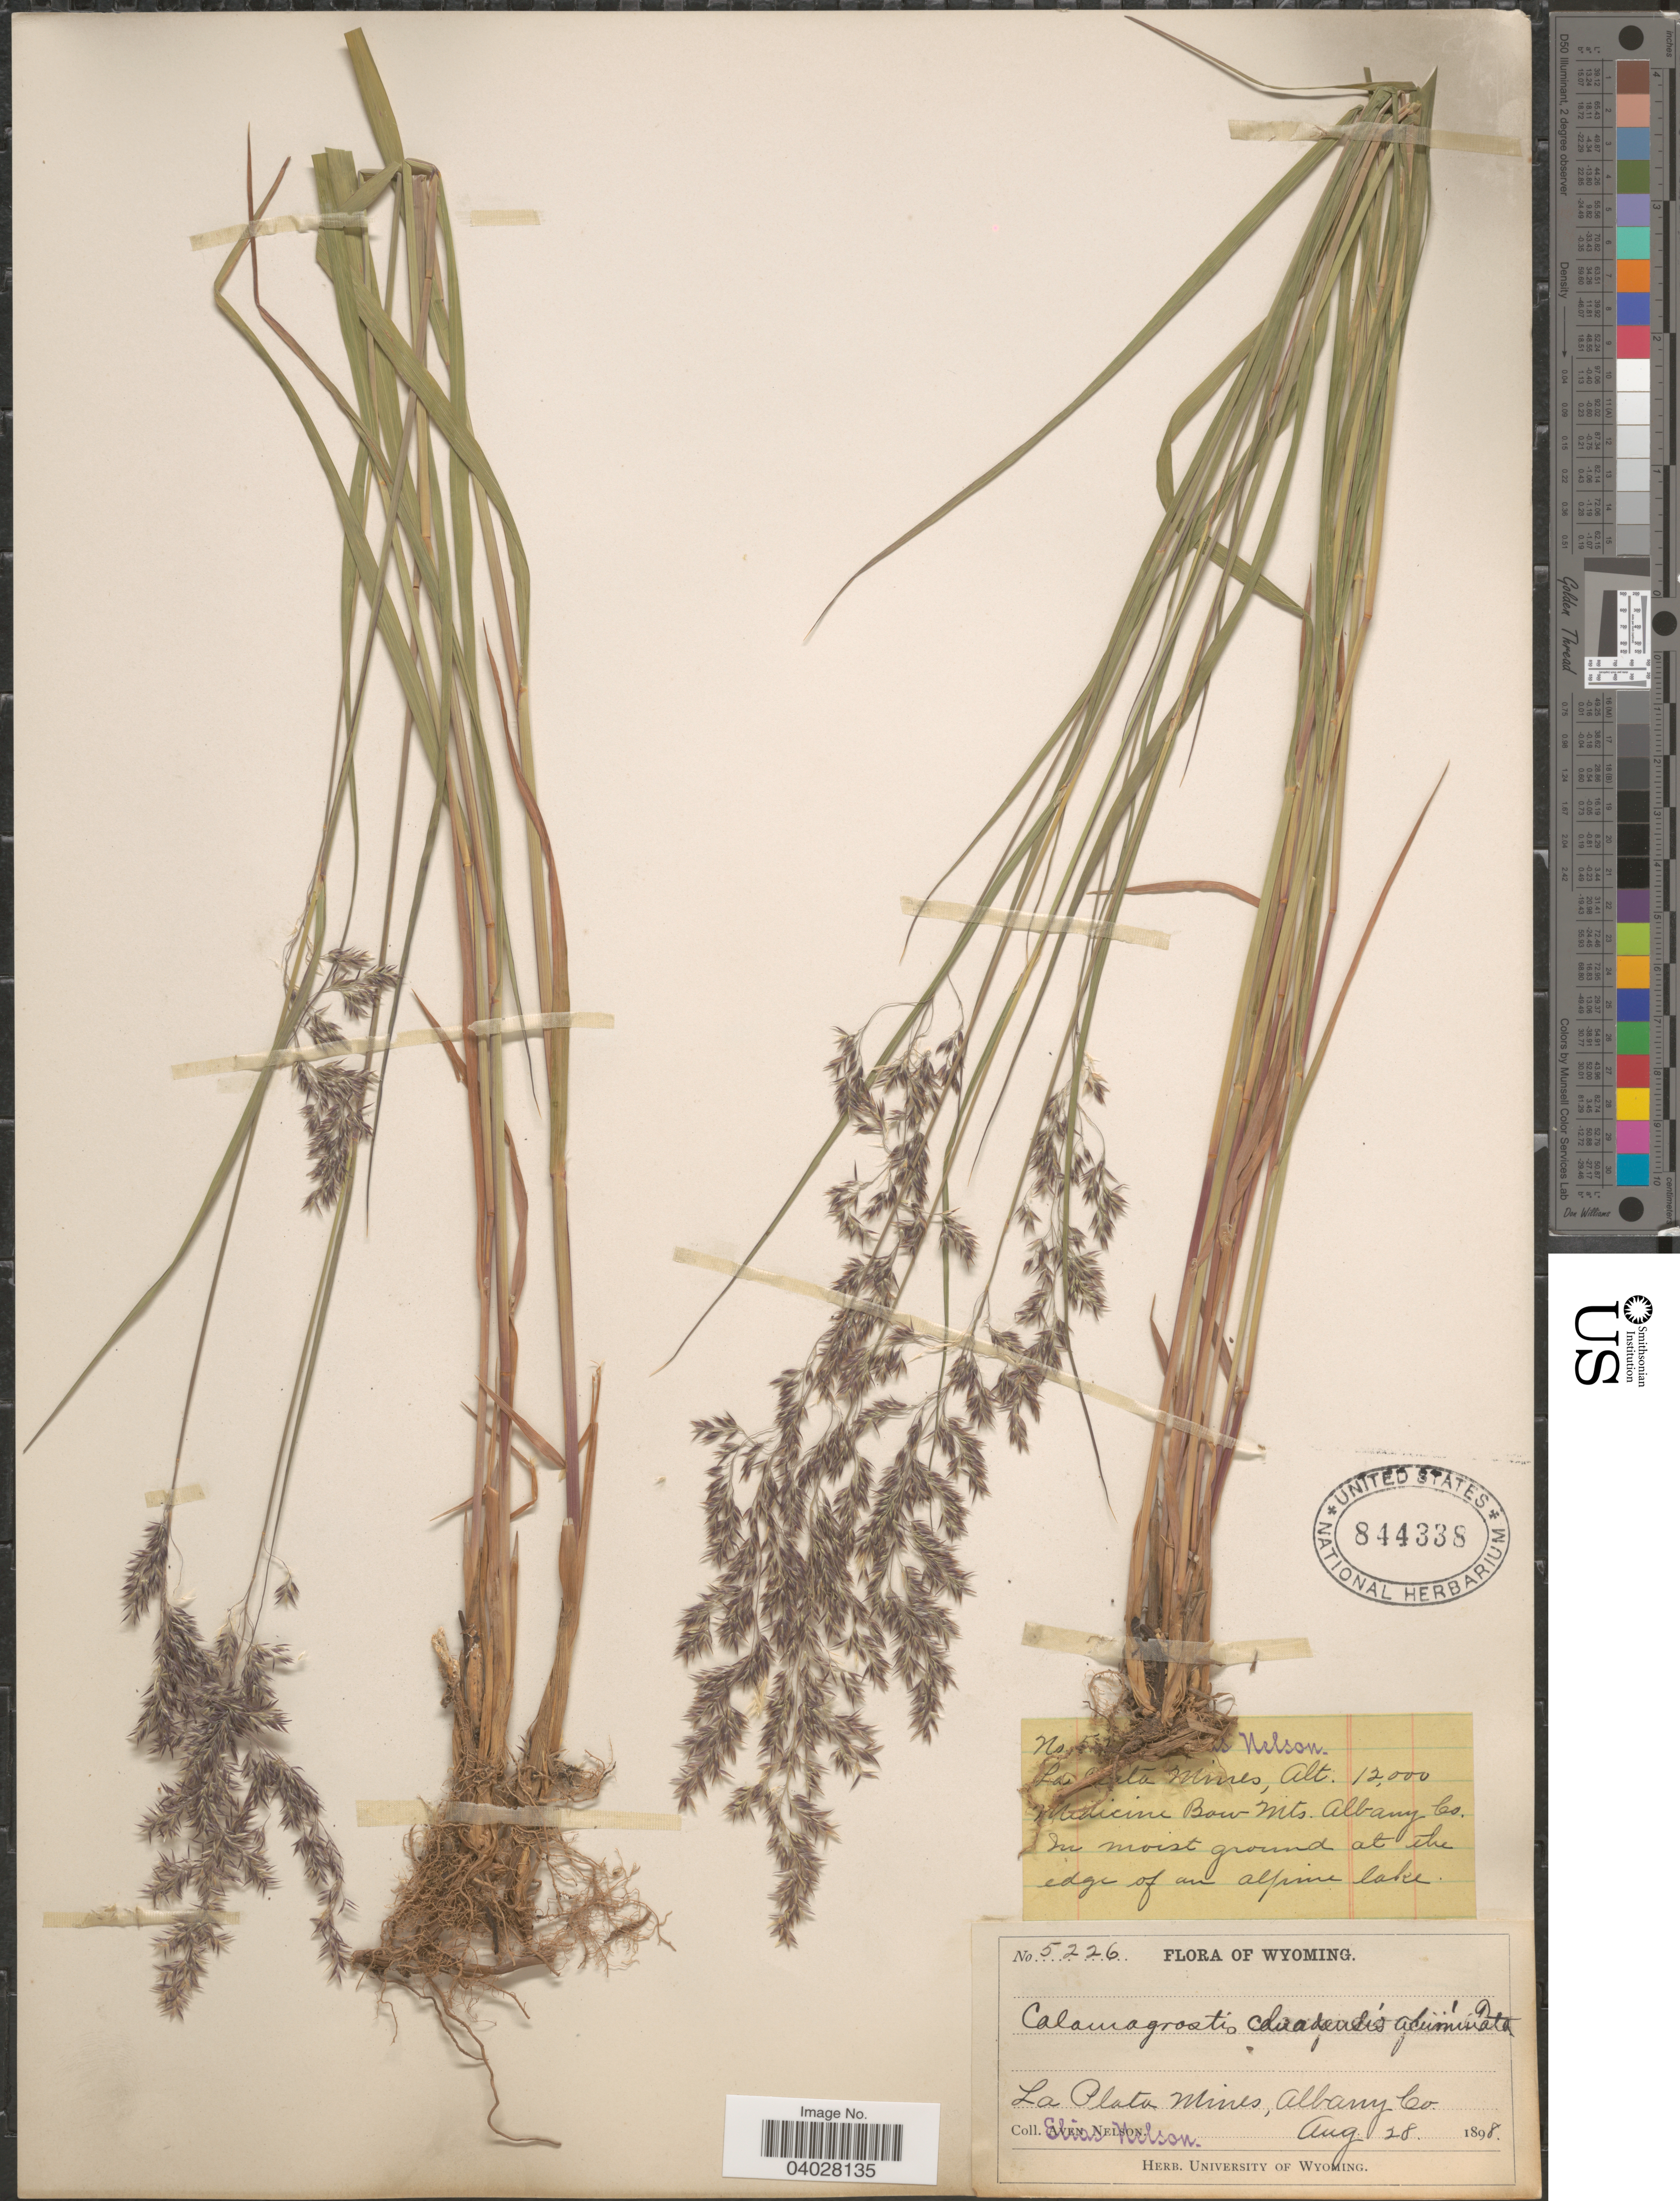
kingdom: Plantae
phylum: Tracheophyta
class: Liliopsida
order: Poales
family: Poaceae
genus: Calamagrostis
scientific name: Calamagrostis canadensis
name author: (Michx.) P. Beauv.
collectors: E. Nelson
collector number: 5226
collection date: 1898-08-28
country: United States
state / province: Wyoming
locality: La Plata Mines, Albany Co.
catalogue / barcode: US 844338